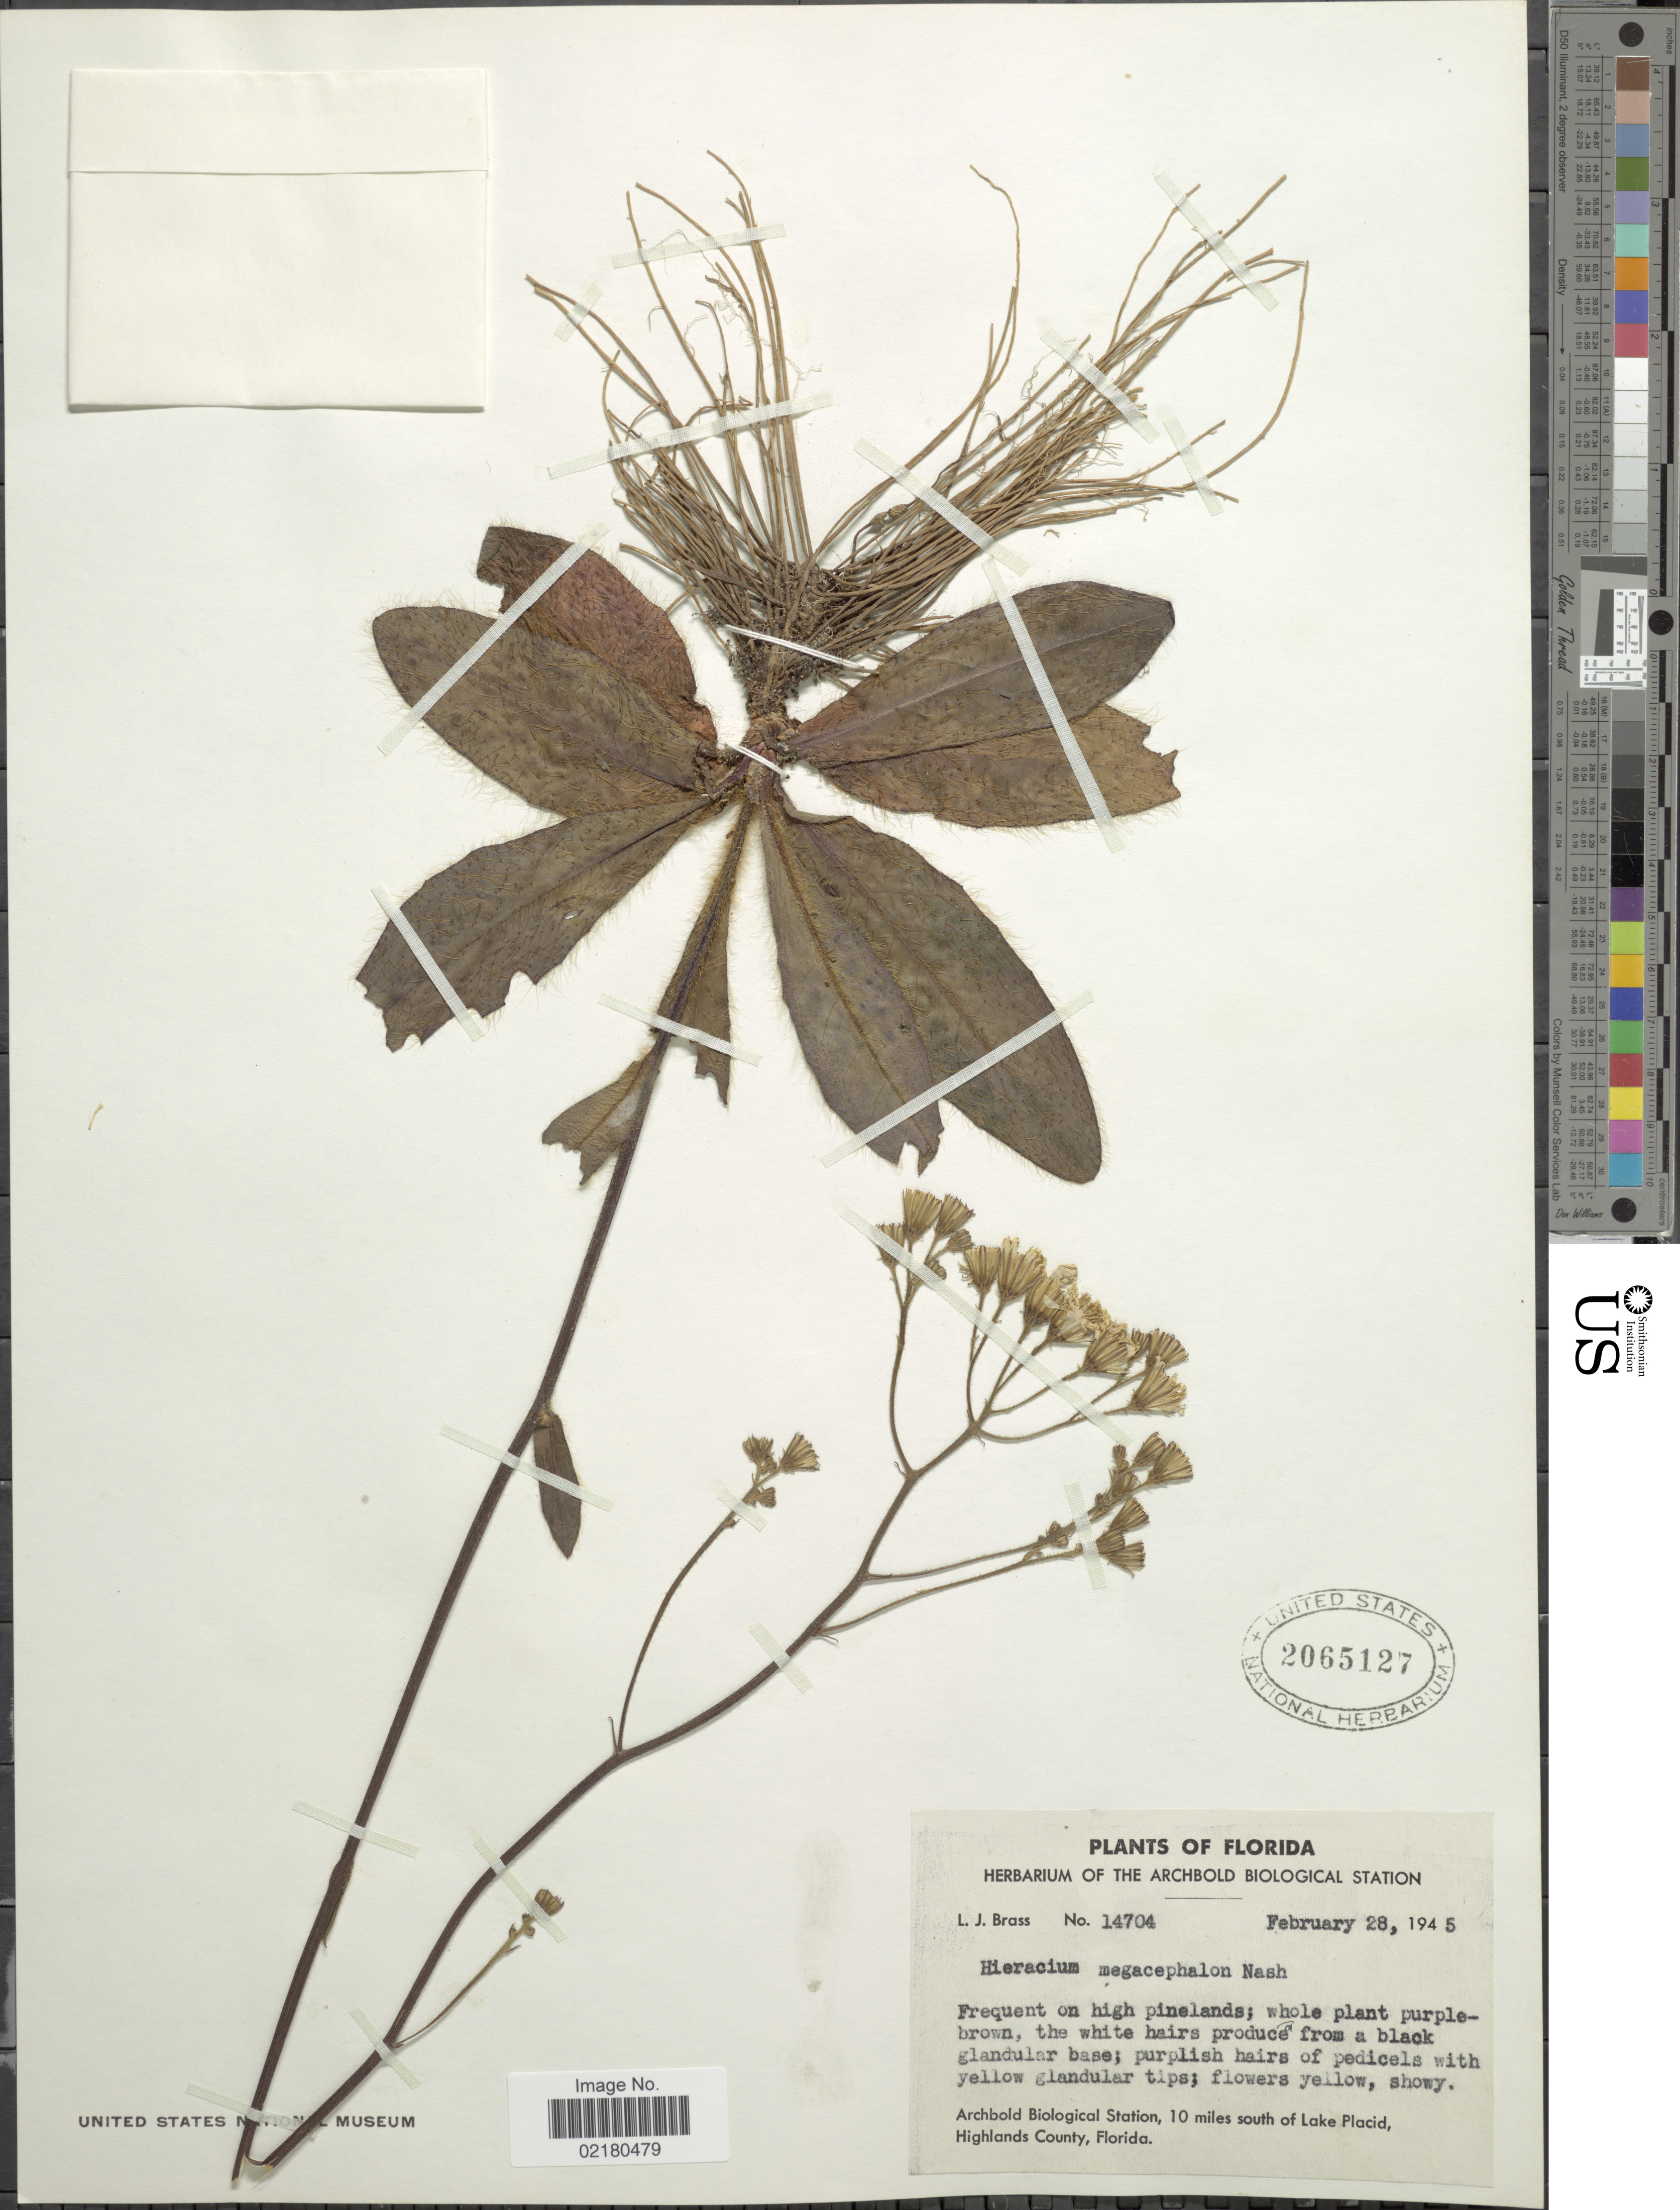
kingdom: Plantae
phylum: Tracheophyta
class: Magnoliopsida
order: Asterales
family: Asteraceae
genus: Hieracium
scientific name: Hieracium megacephalon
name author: Nash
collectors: L. J. Brass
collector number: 14704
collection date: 1945-02-28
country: United States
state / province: Florida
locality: Archbold Biological Station, 10 miles south of Lake Placid, Highlands County. On frequent pinelands.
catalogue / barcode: US 2065127